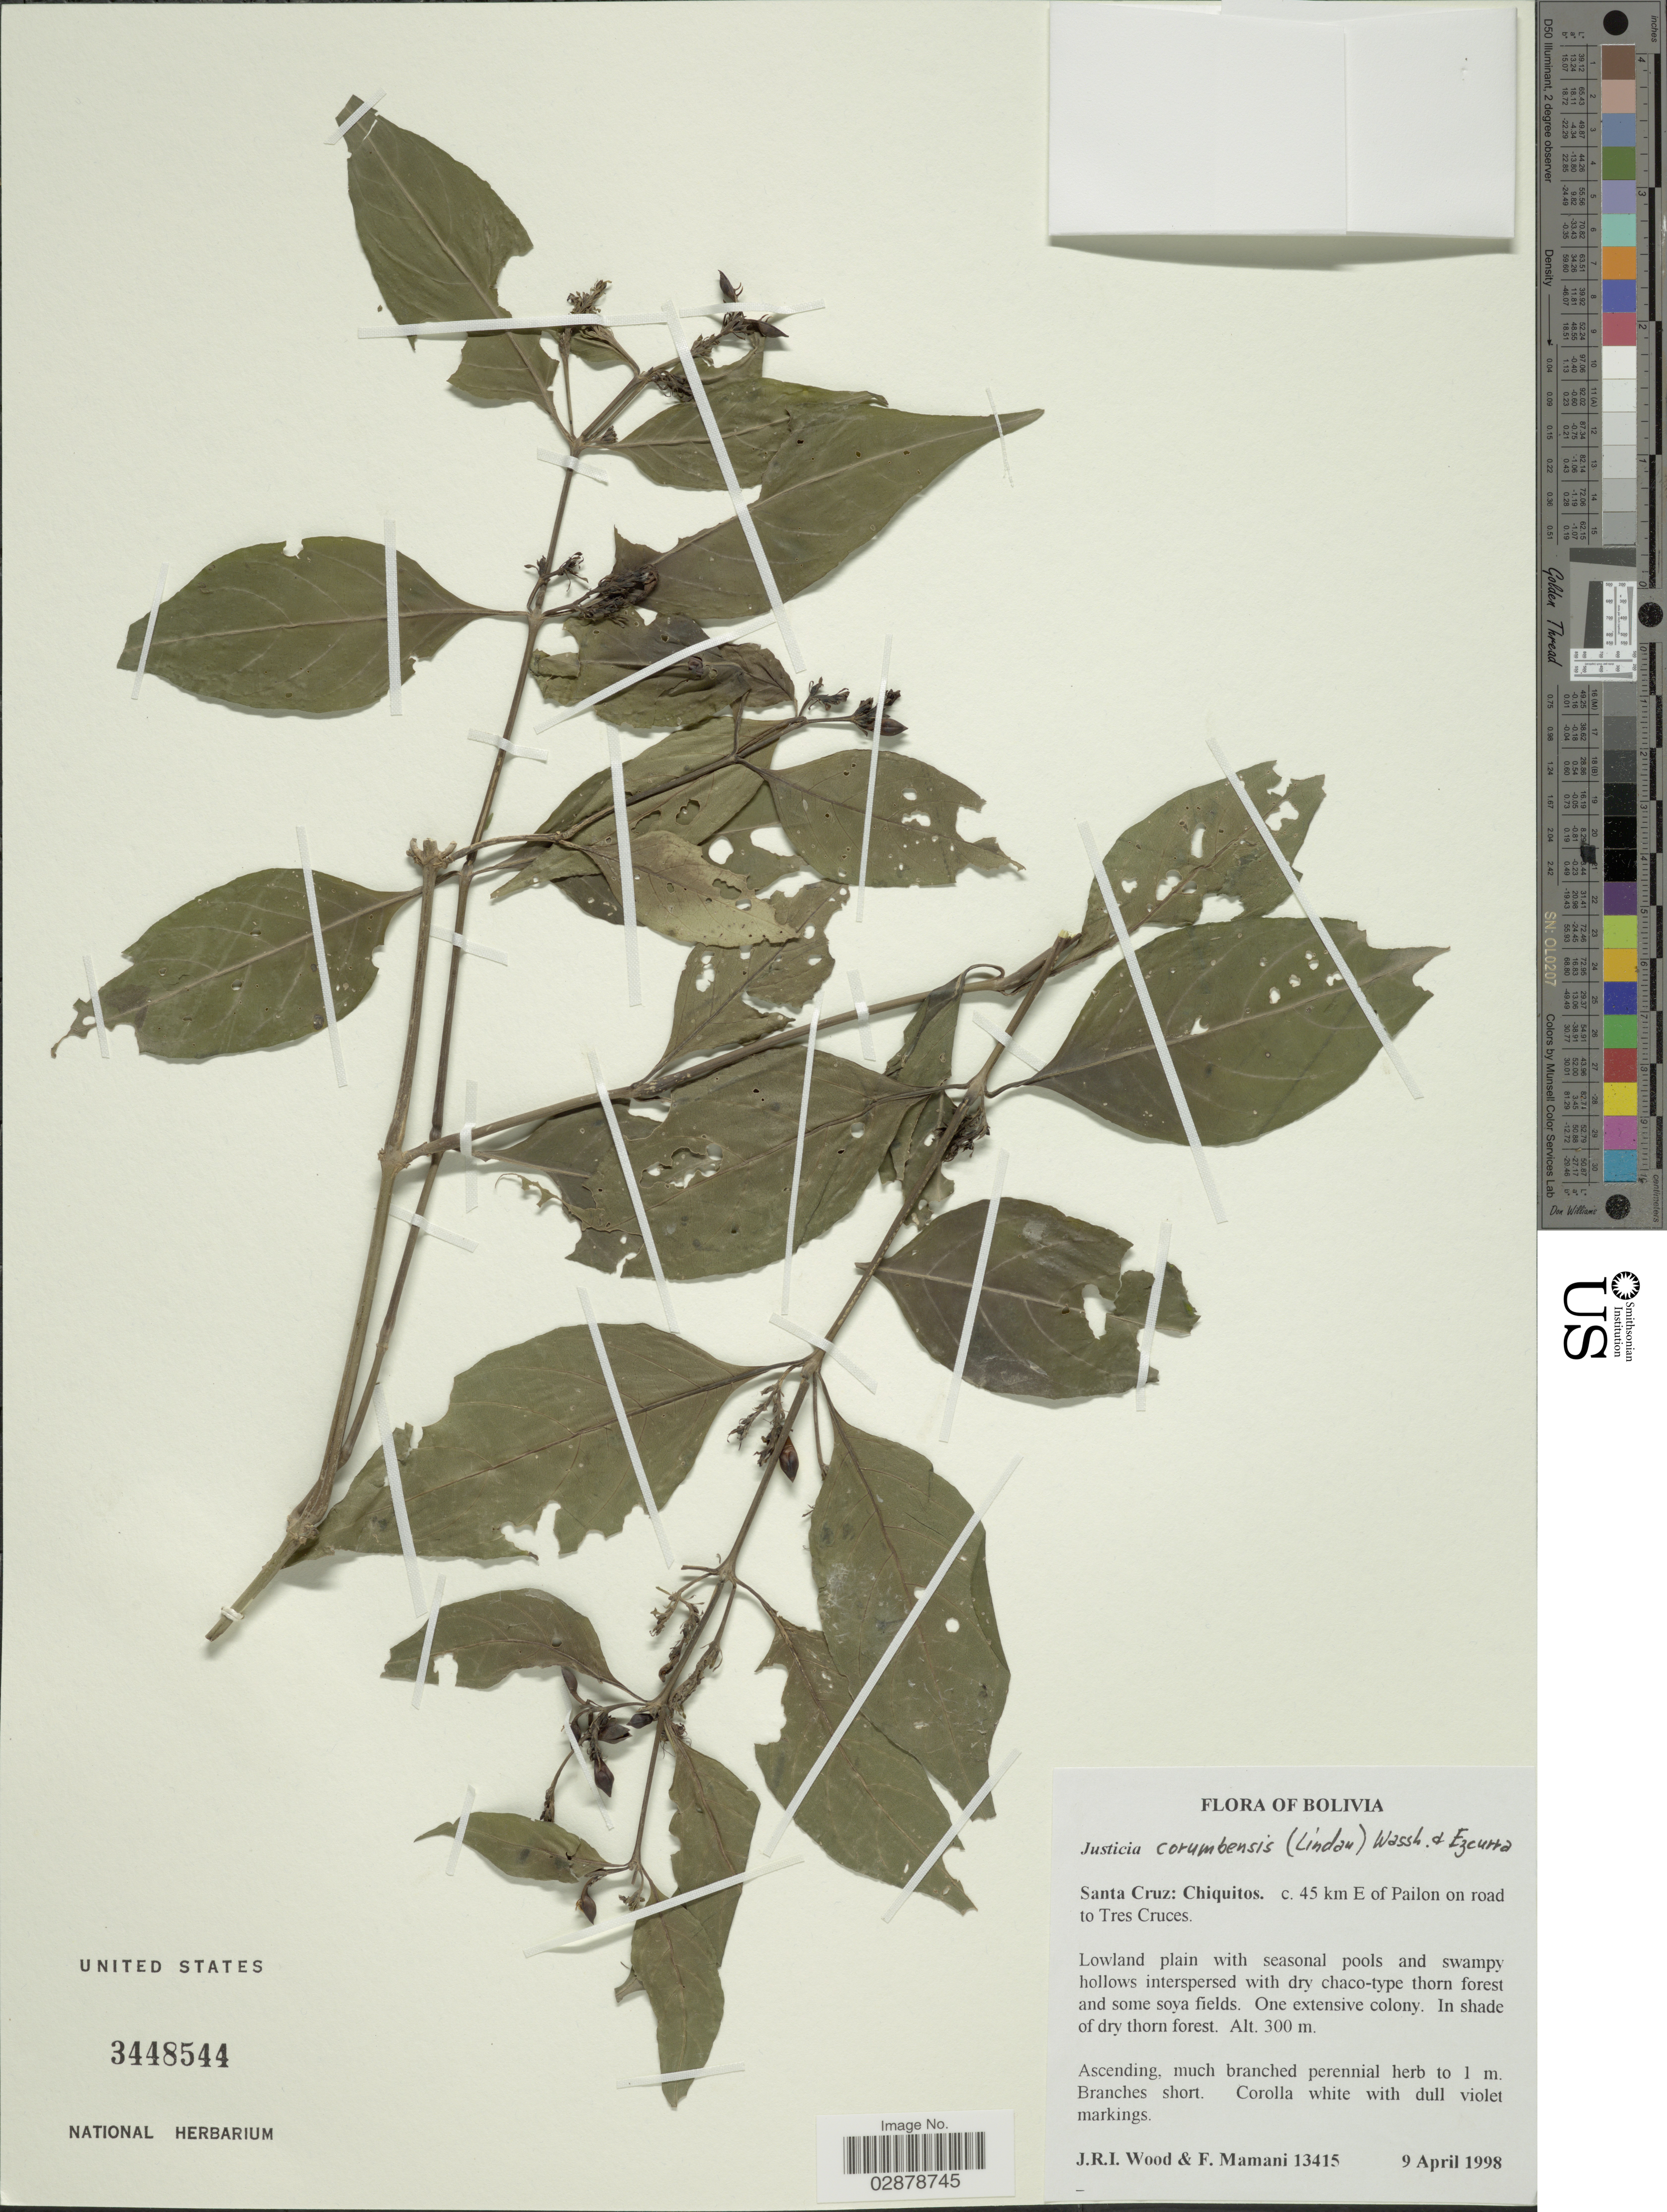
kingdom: Plantae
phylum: Tracheophyta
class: Magnoliopsida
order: Lamiales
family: Acanthaceae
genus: Justicia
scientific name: Justicia corumbensis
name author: (Lindau) Wassh. & C. Ezcurra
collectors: J. R. I. Wood & F. Mamani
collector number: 13415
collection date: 1998-04-09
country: Bolivia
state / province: Santa Cruz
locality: Santa Cruz: Chiquitos, c. 45 km E of Pailon on road to Tres Cruces.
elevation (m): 300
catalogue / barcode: US 3448544